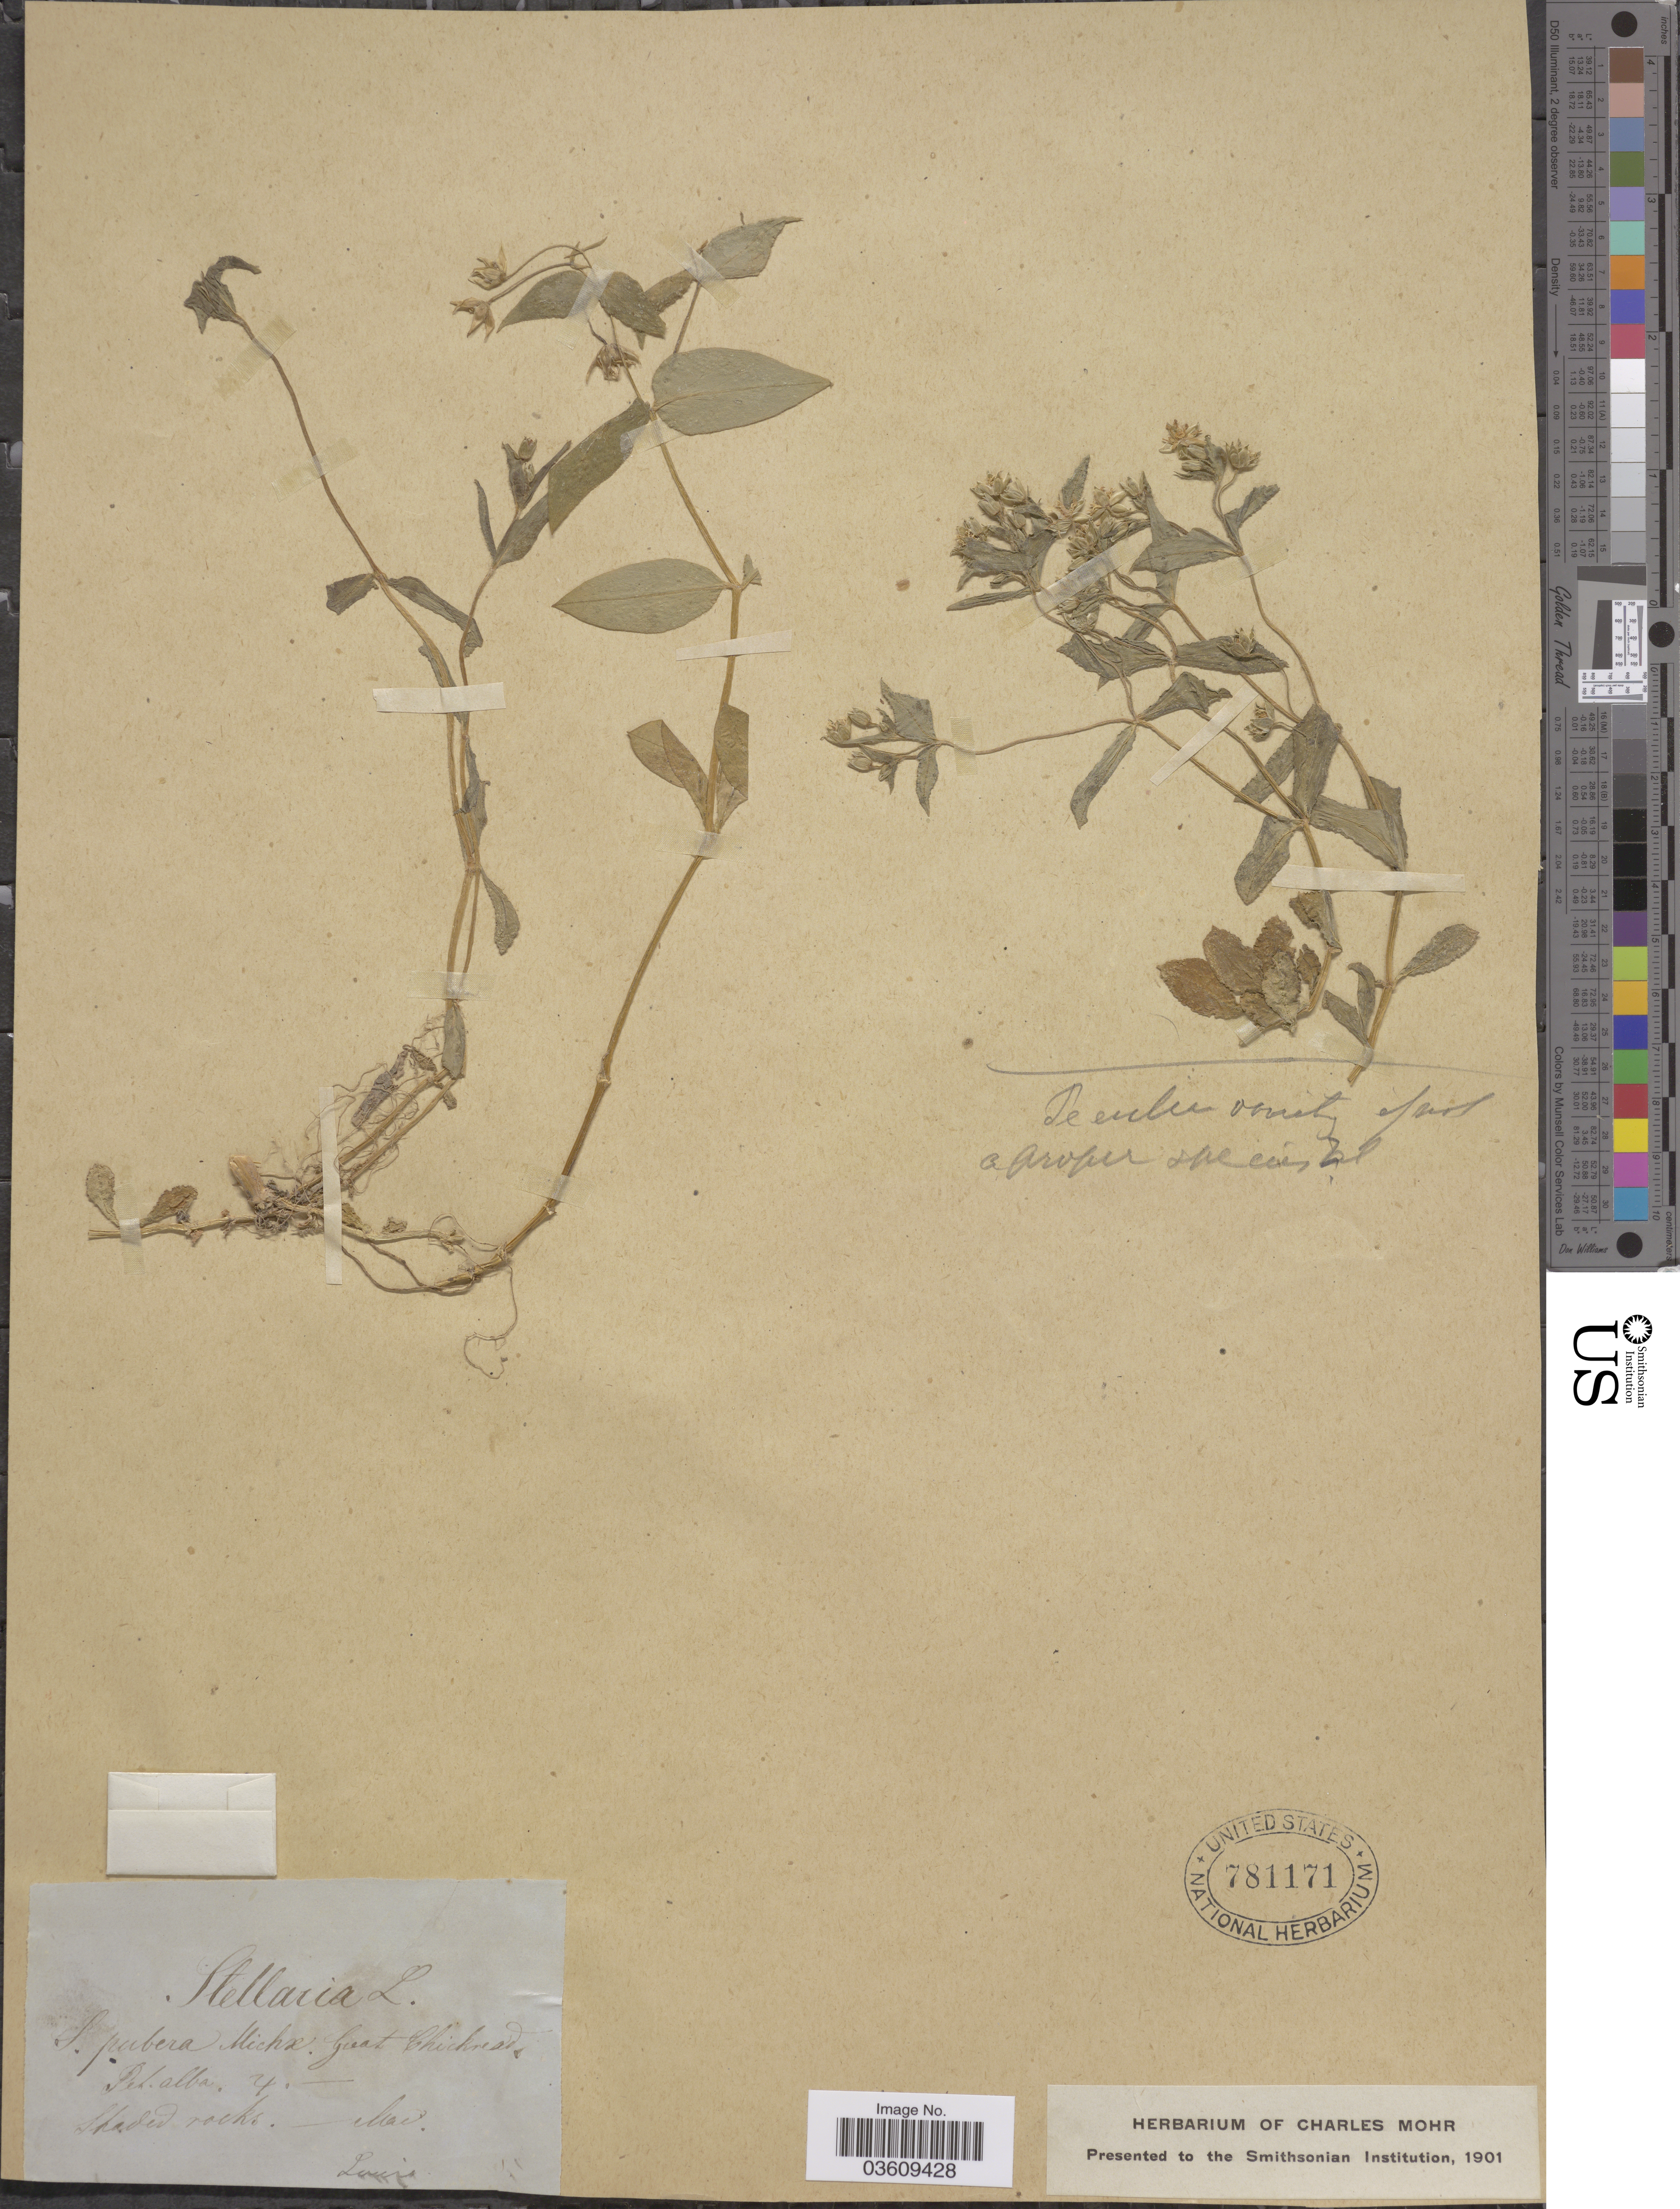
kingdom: Plantae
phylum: Tracheophyta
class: Magnoliopsida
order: Caryophyllales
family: Caryophyllaceae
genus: Stellaria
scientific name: Stellaria pubera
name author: Michx.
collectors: -. Louis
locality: S. pubera Michæ.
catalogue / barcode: US 781171